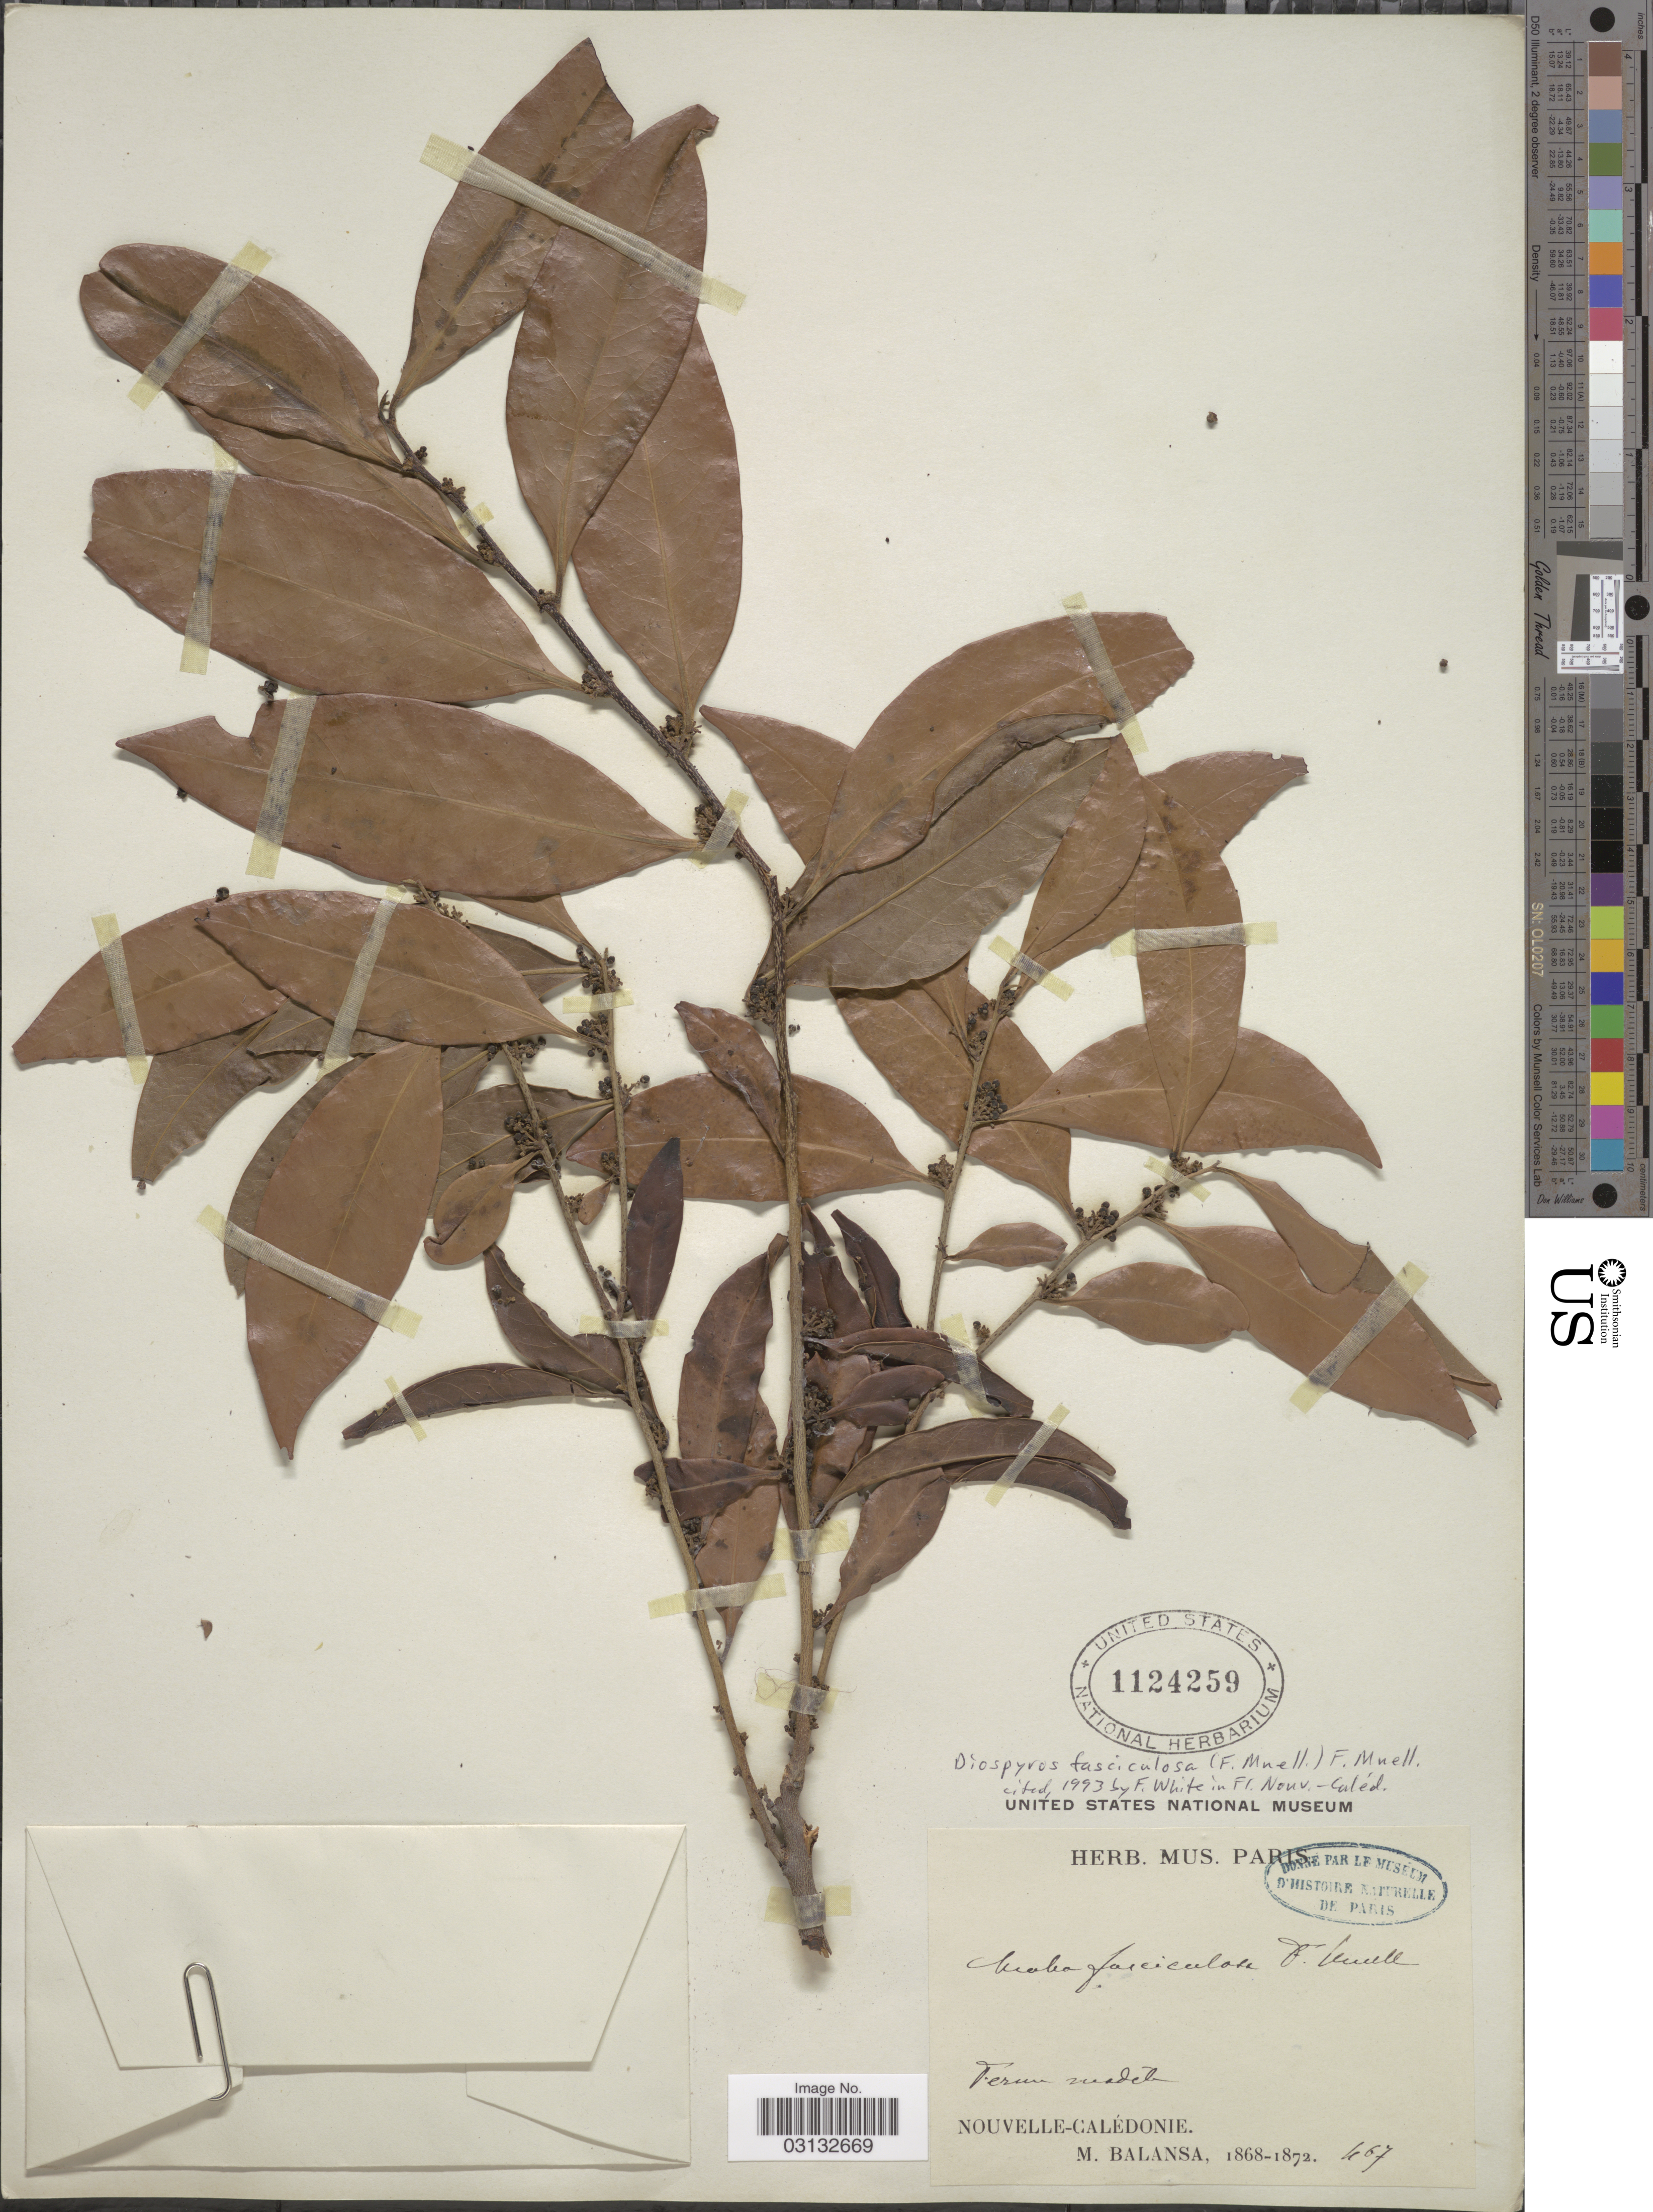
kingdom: Plantae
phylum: Tracheophyta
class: Magnoliopsida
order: Ericales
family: Ebenaceae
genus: Diospyros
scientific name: Diospyros fasciculosa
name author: (F. Muell.) F. Muell.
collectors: B. Balansa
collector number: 67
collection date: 1866/1872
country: New Caledonia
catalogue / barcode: US 1124259